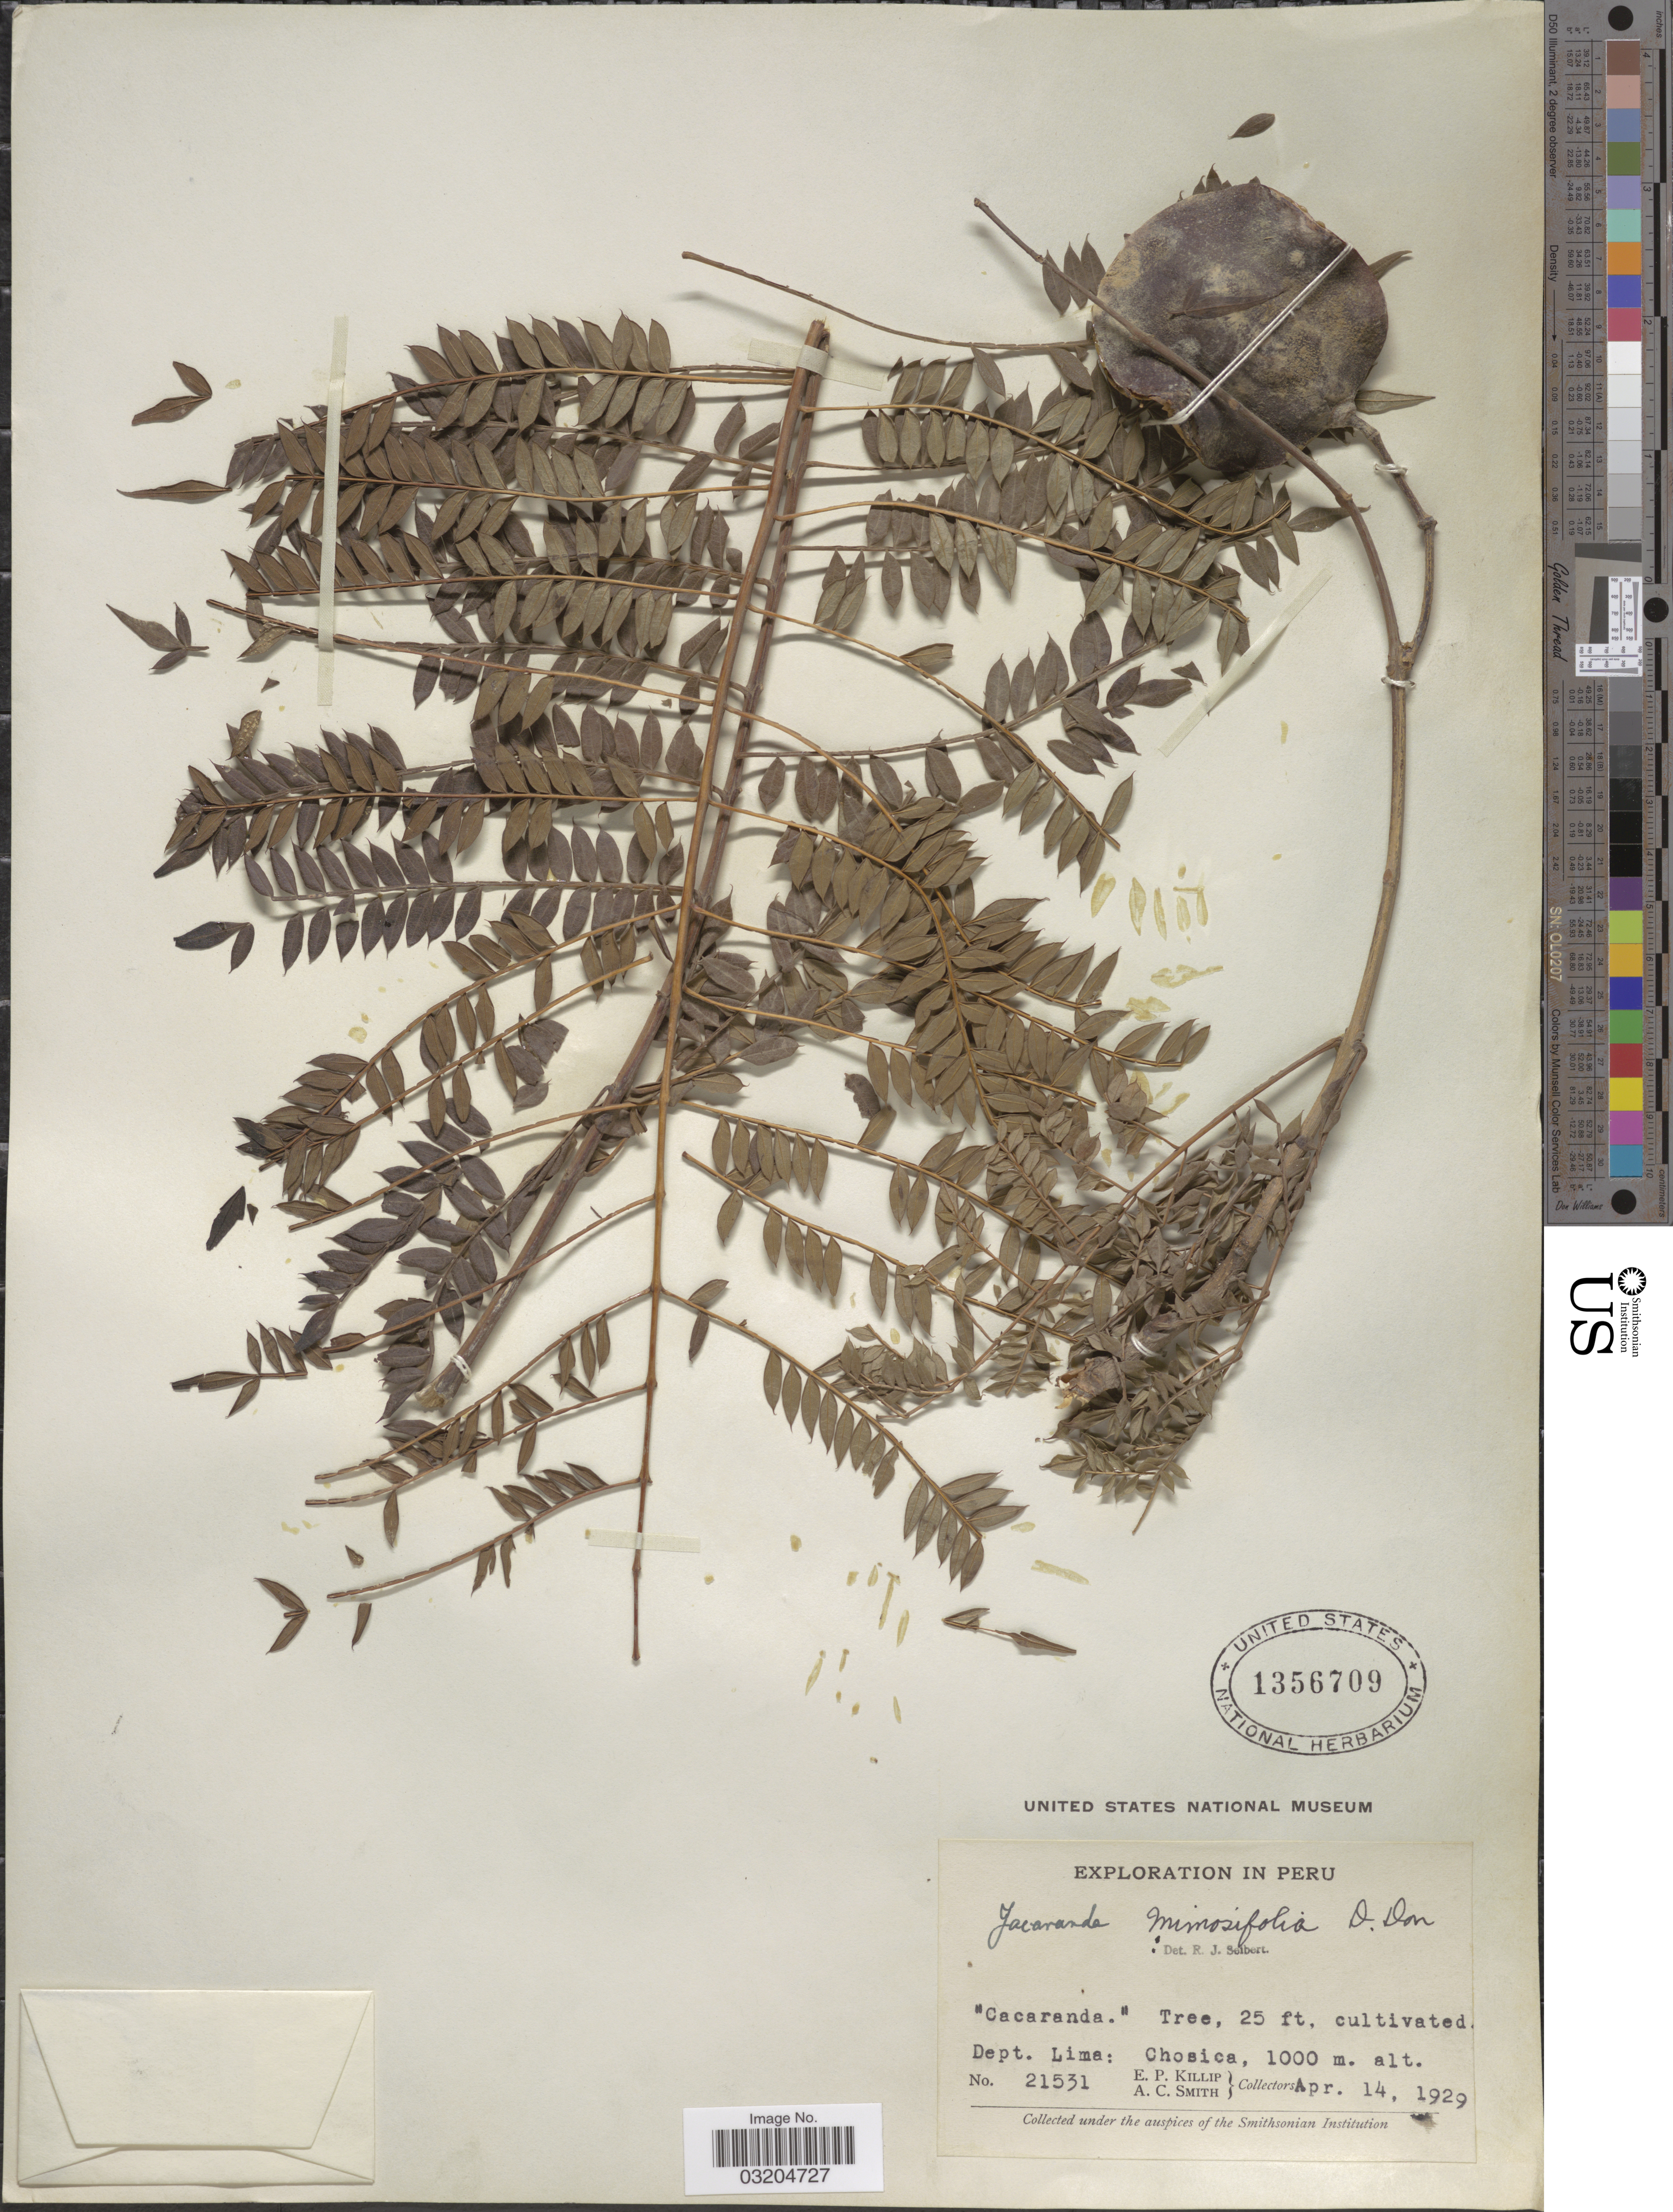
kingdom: Plantae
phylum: Tracheophyta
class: Magnoliopsida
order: Lamiales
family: Bignoniaceae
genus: Jacaranda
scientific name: Jacaranda mimosifolia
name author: D. Don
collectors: E. P. Killip & A. C. Smith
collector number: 21531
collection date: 1929-04-14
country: Peru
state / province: Lima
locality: Dept. Lima: Chosica.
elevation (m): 1000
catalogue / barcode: US 1356709